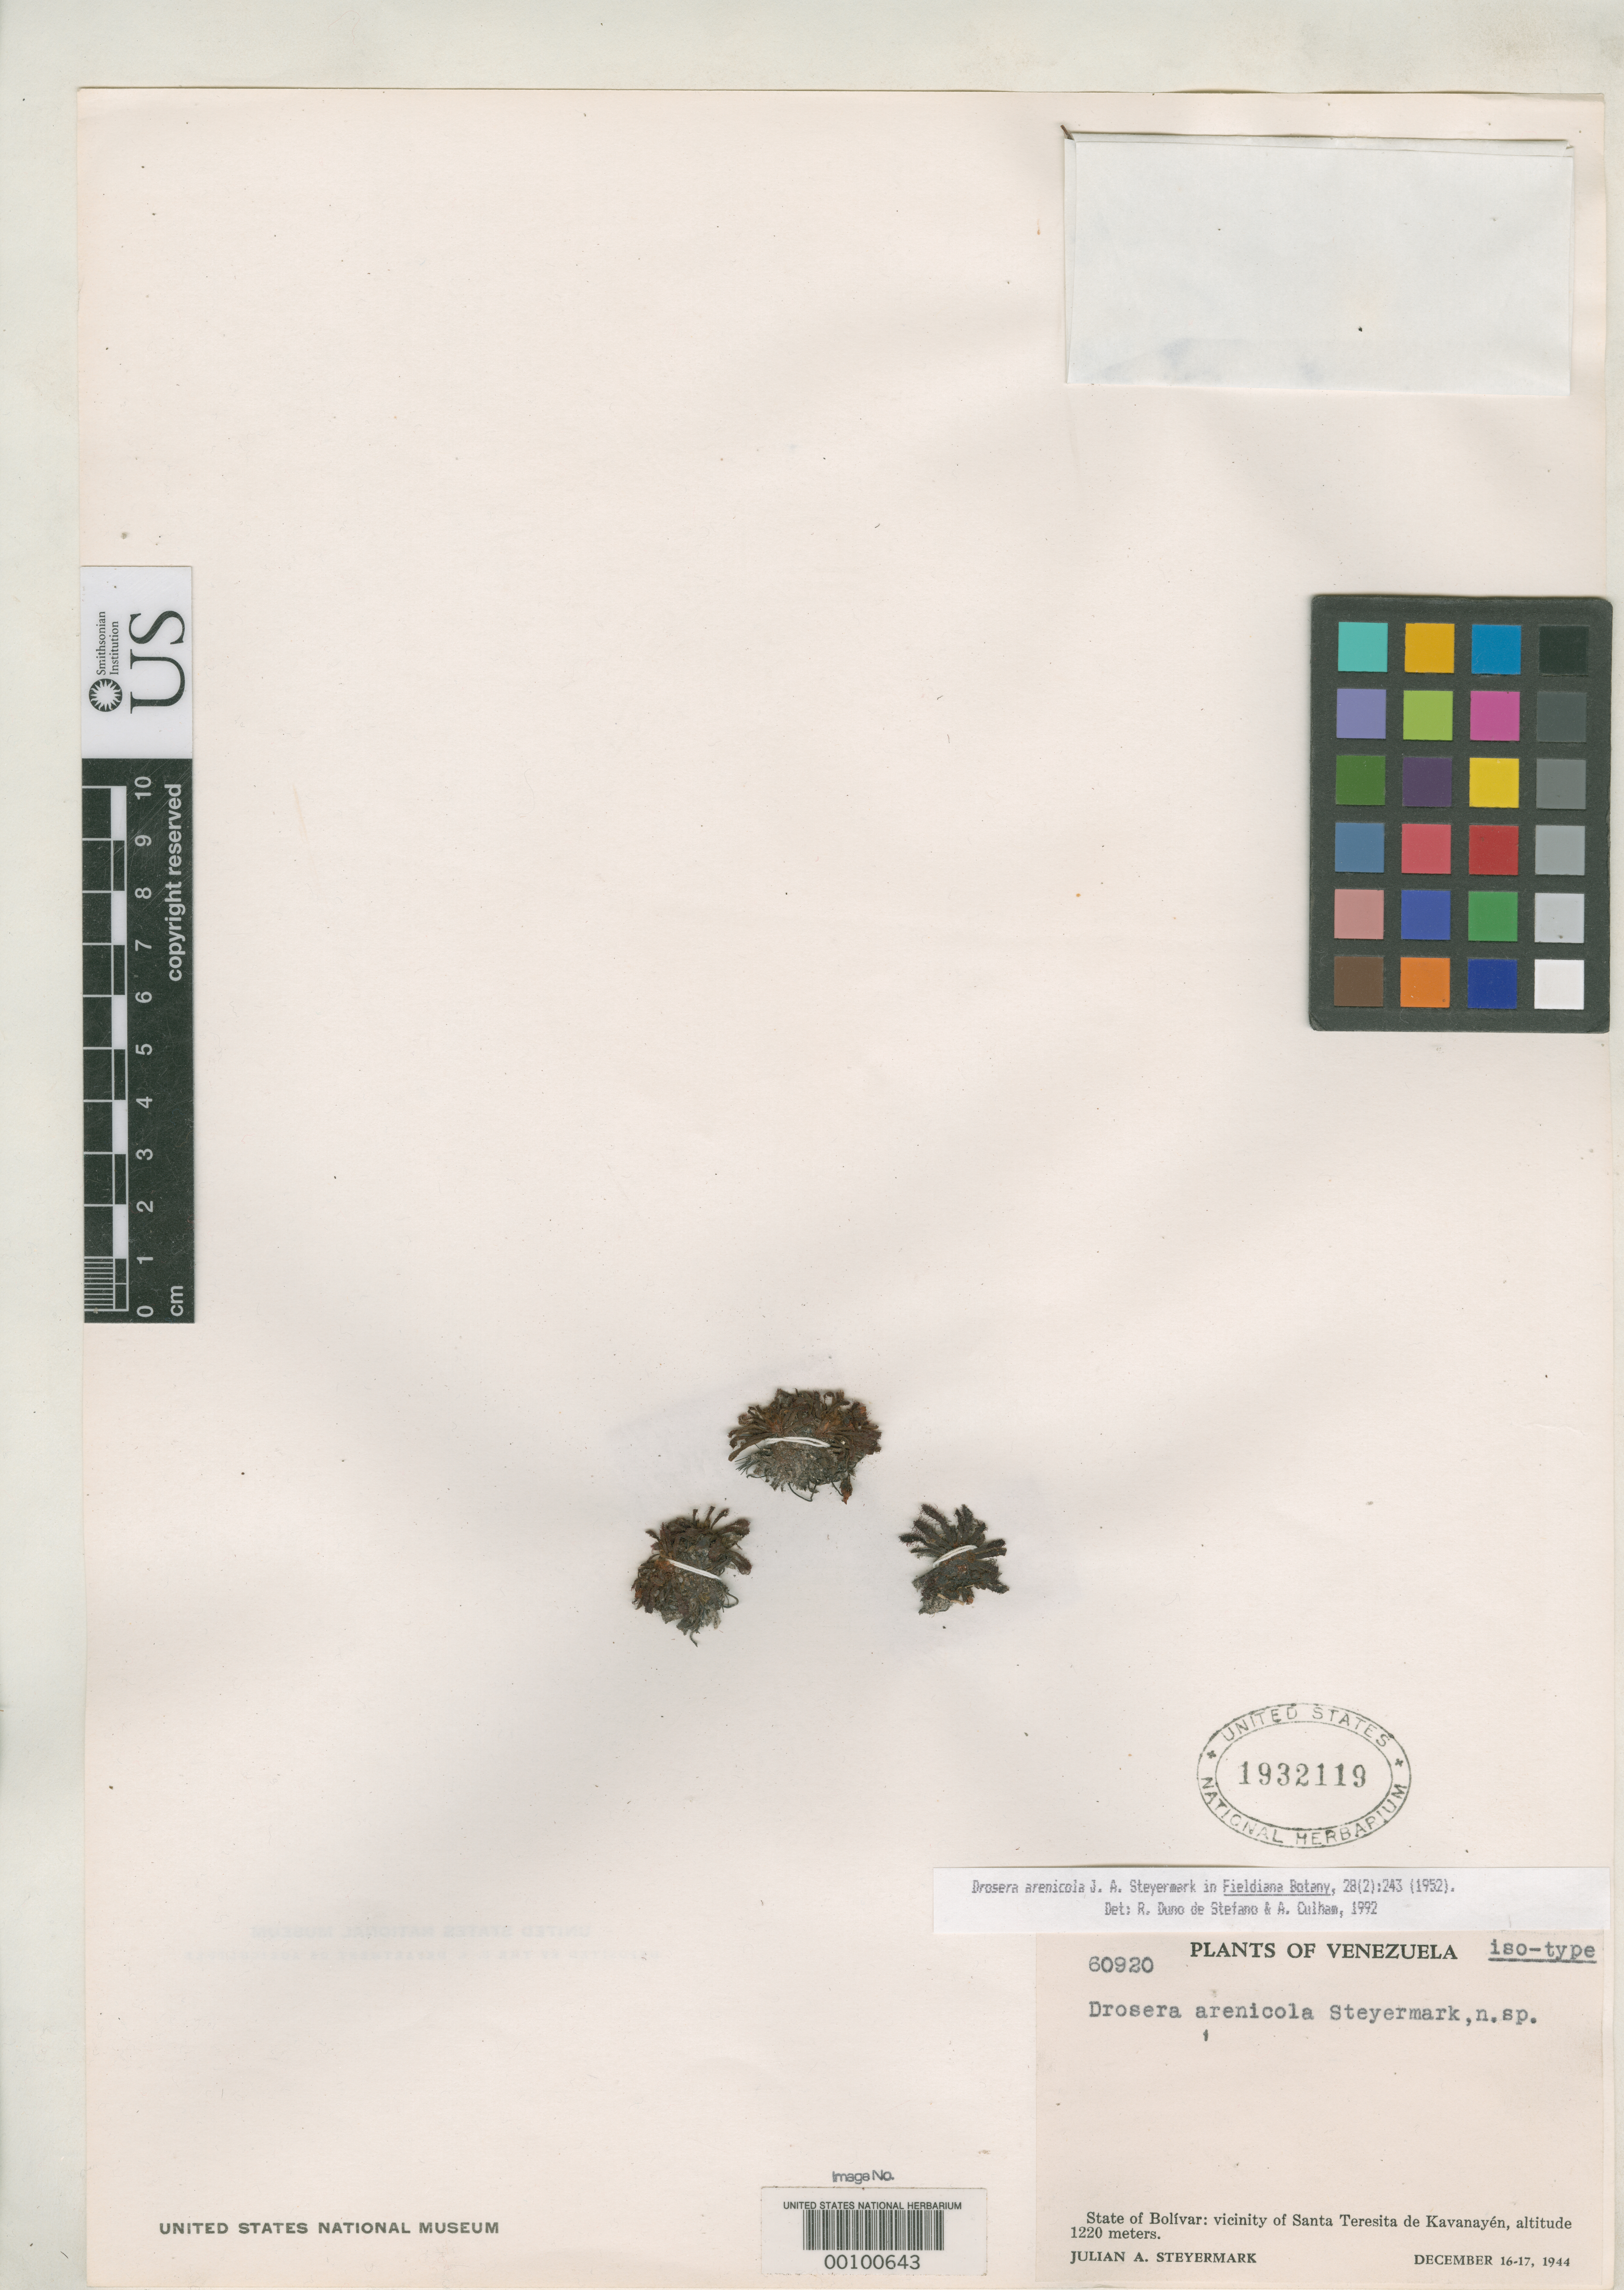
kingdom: Plantae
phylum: Tracheophyta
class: Magnoliopsida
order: Caryophyllales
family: Droseraceae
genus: Drosera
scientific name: Drosera arenicola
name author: Steyerm.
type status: Isotype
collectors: J. Steyermark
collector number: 60920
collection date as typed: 16 Dec 1944 to 17 Dec 1944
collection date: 1944-12-16/1944-12-17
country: Venezuela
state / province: Bolivar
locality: Vicinity of Santa Teresita de Kavanayen.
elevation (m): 1220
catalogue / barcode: US 1932119